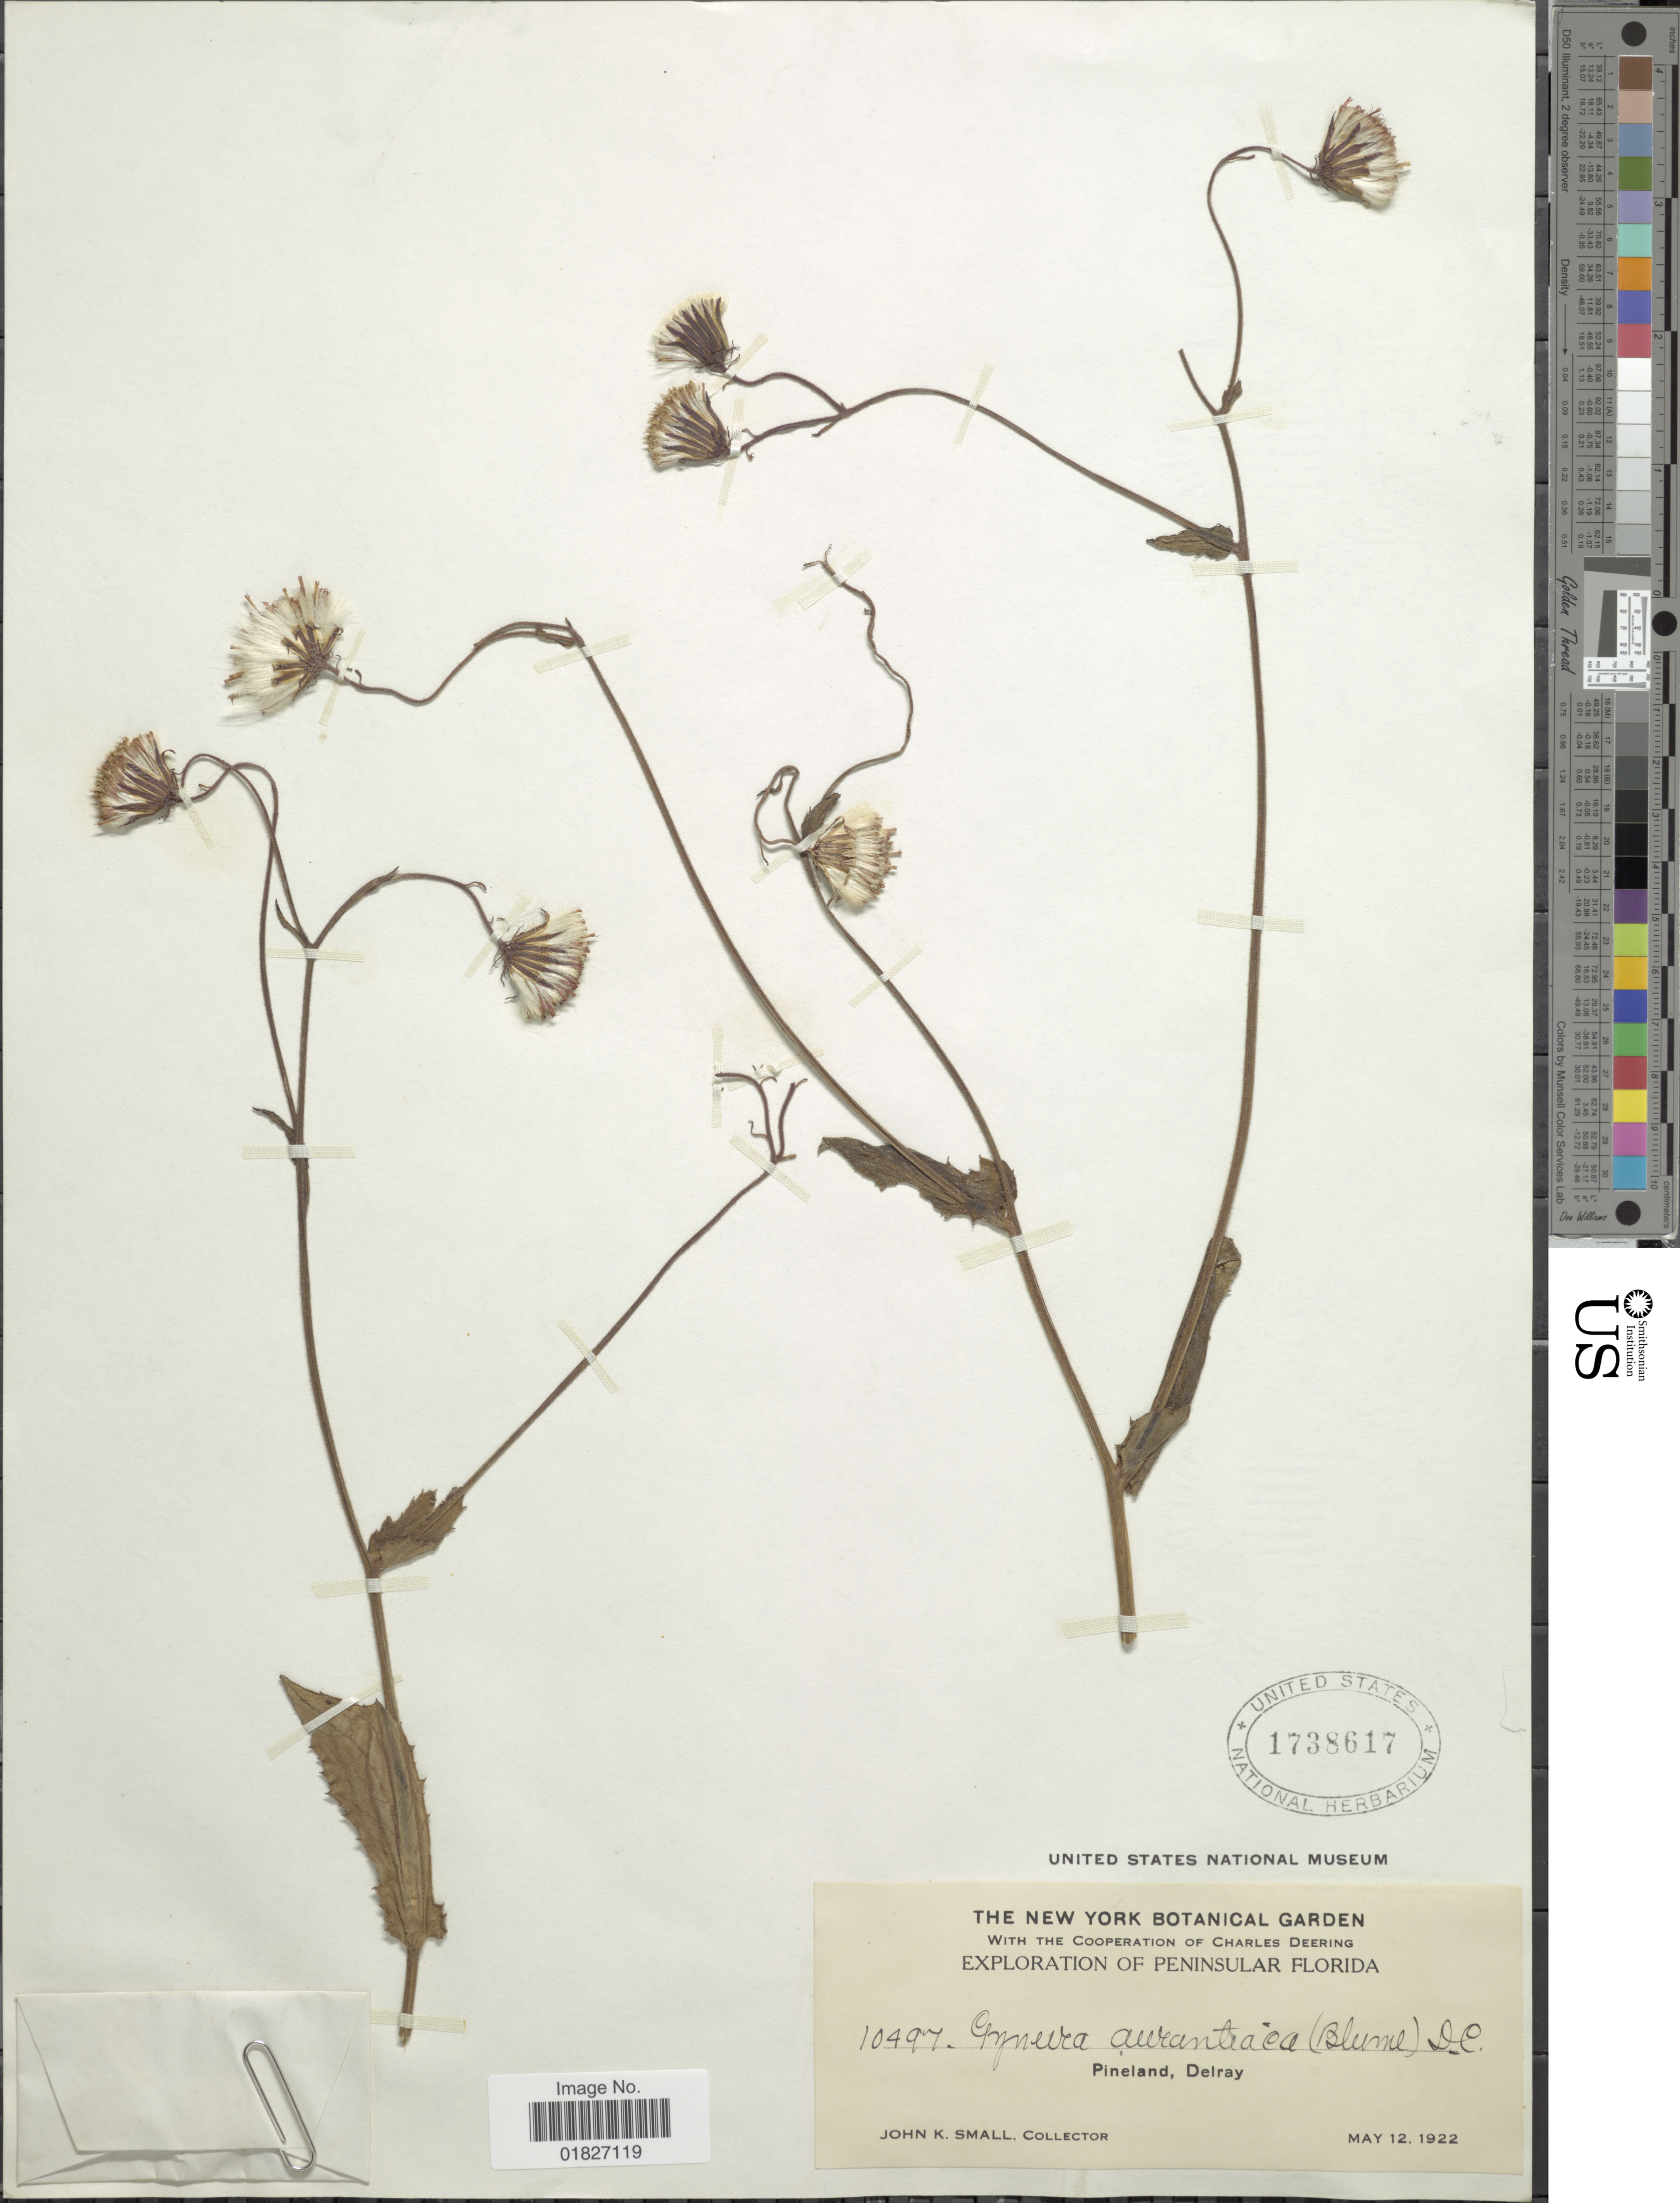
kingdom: Plantae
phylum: Tracheophyta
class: Magnoliopsida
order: Asterales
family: Asteraceae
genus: Gynura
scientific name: Gynura aurantiaca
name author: (Blume) DC.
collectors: J. K. Small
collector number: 10497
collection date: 1922-05-12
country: United States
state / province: Florida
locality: Peninsular Florida, Pineland, Delray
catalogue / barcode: US 1738617